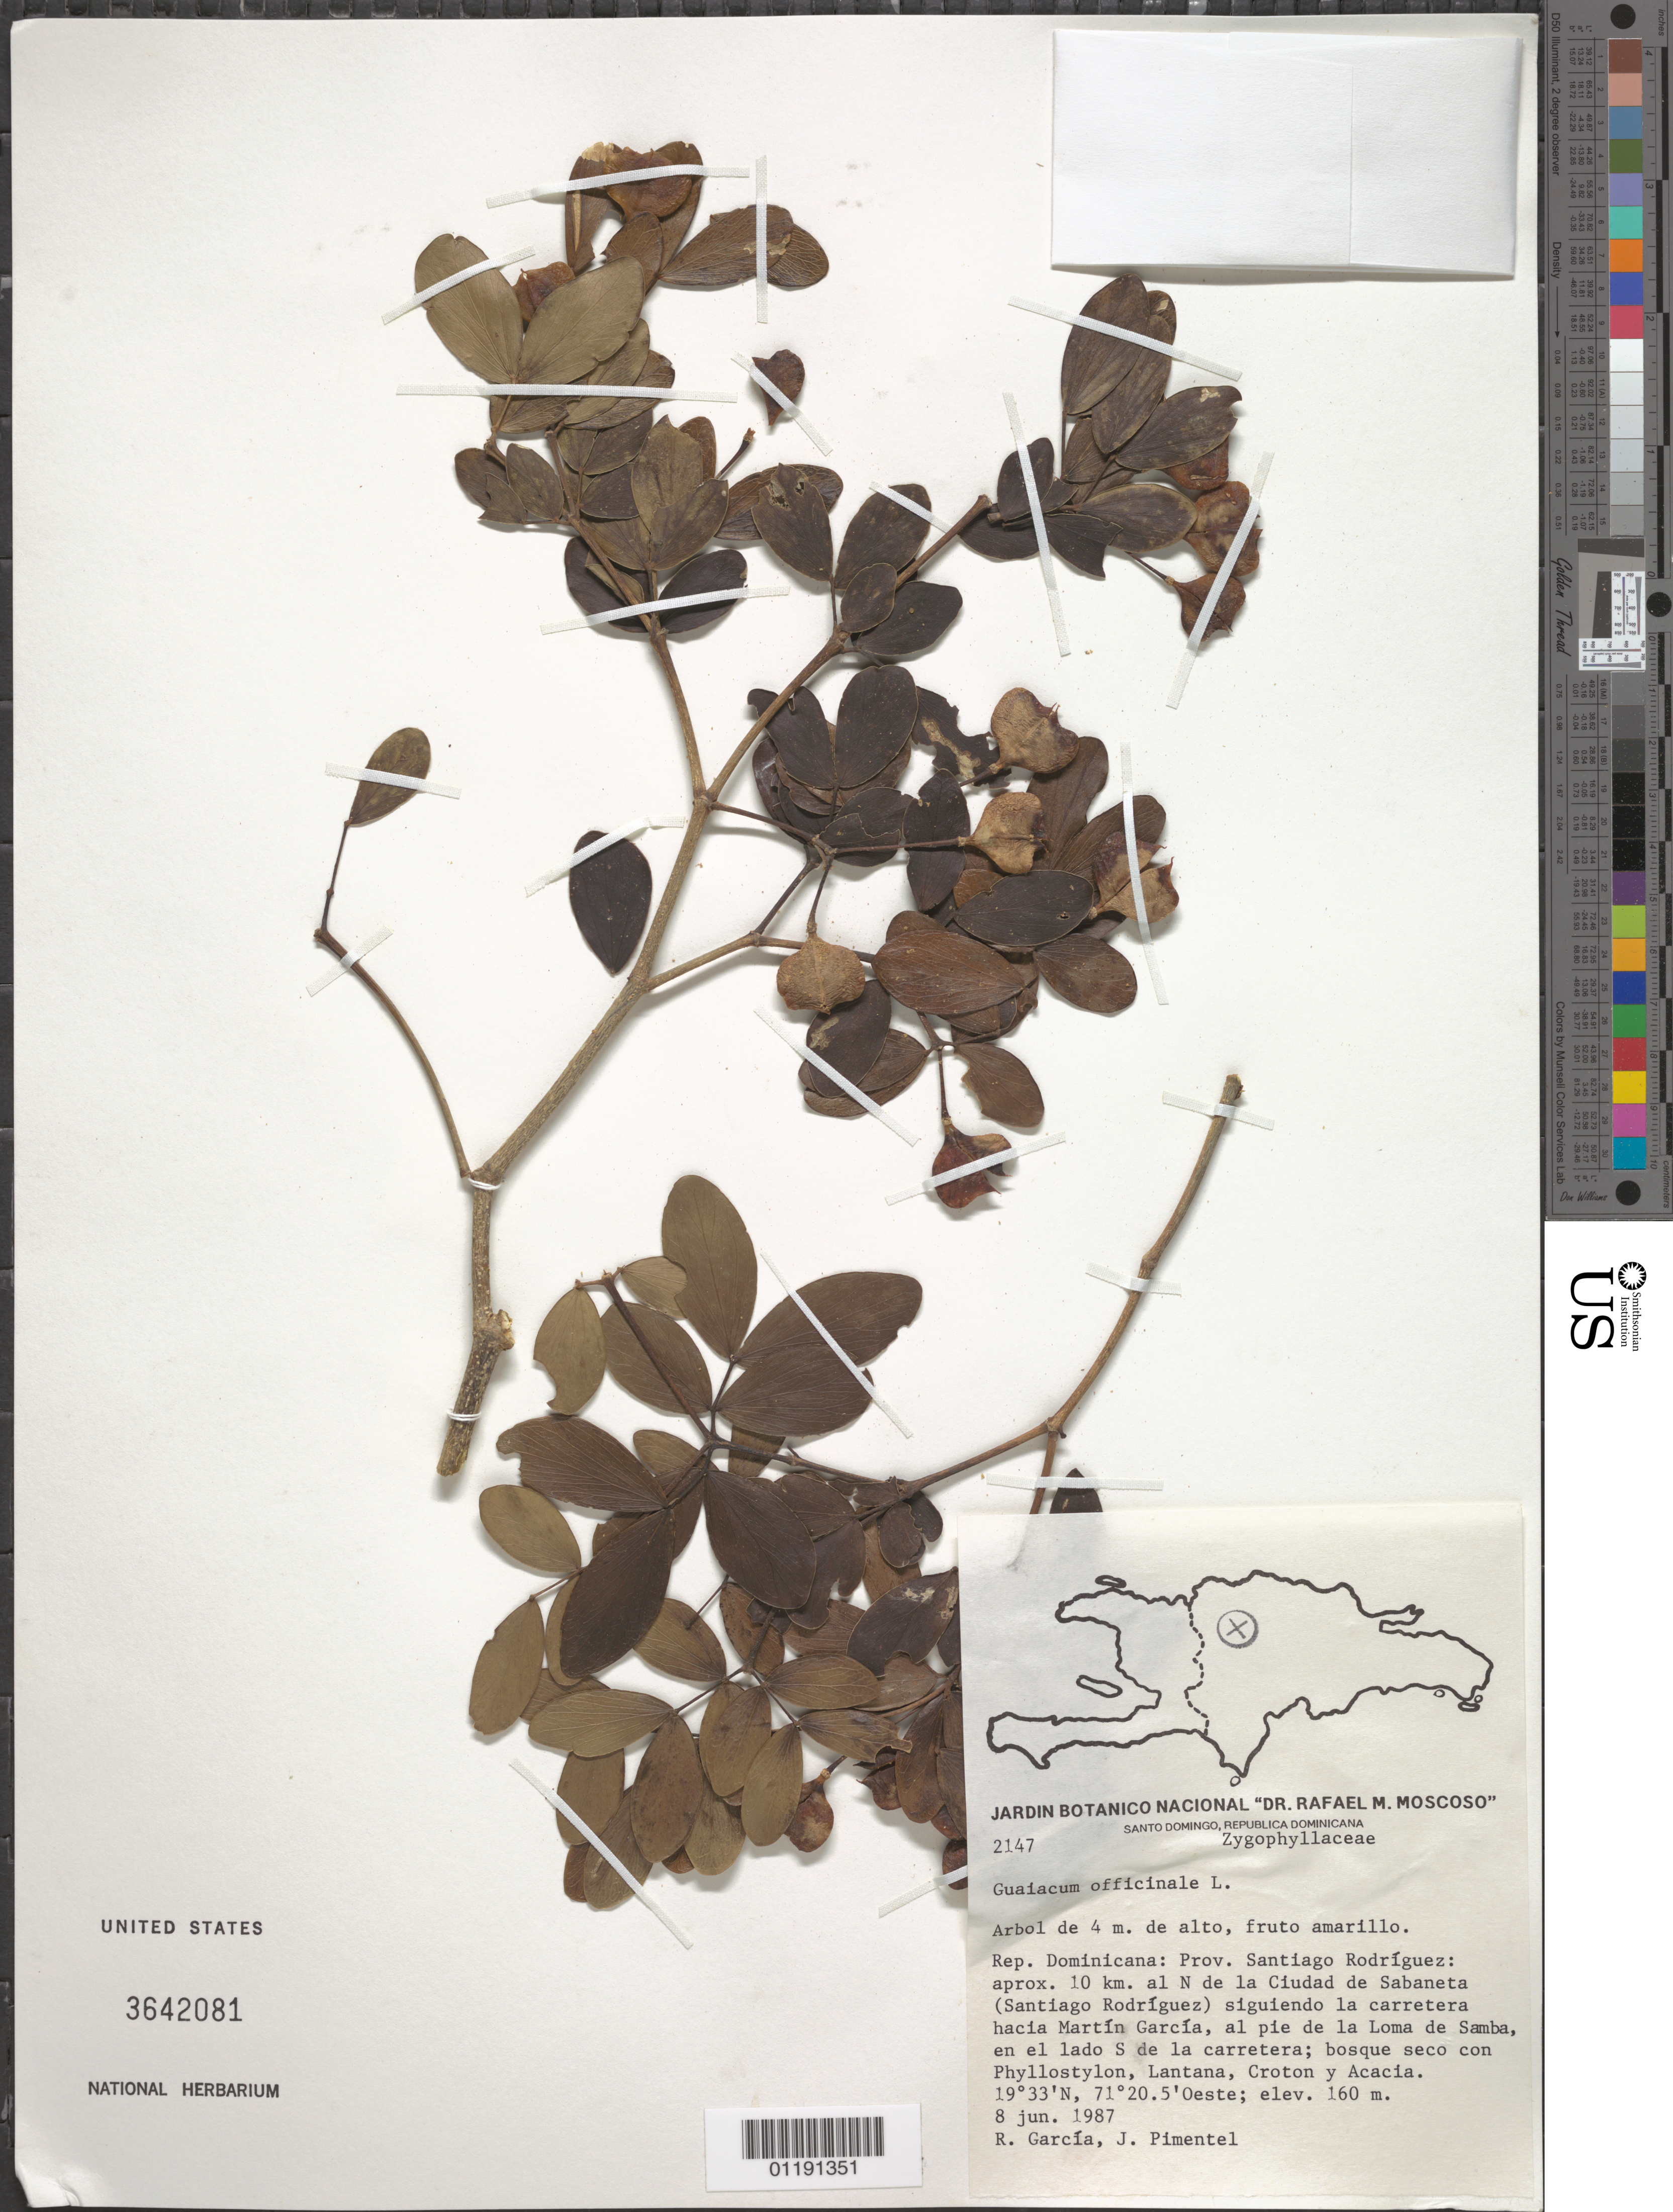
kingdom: Plantae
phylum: Tracheophyta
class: Magnoliopsida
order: Zygophyllales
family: Zygophyllaceae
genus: Guaiacum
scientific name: Guaiacum officinale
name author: L.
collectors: R. G. García & J. Pimentel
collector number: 2147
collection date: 1987-06-08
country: Dominican Republic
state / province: Santiago Rodriguez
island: Hispaniola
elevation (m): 160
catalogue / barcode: US 3642081